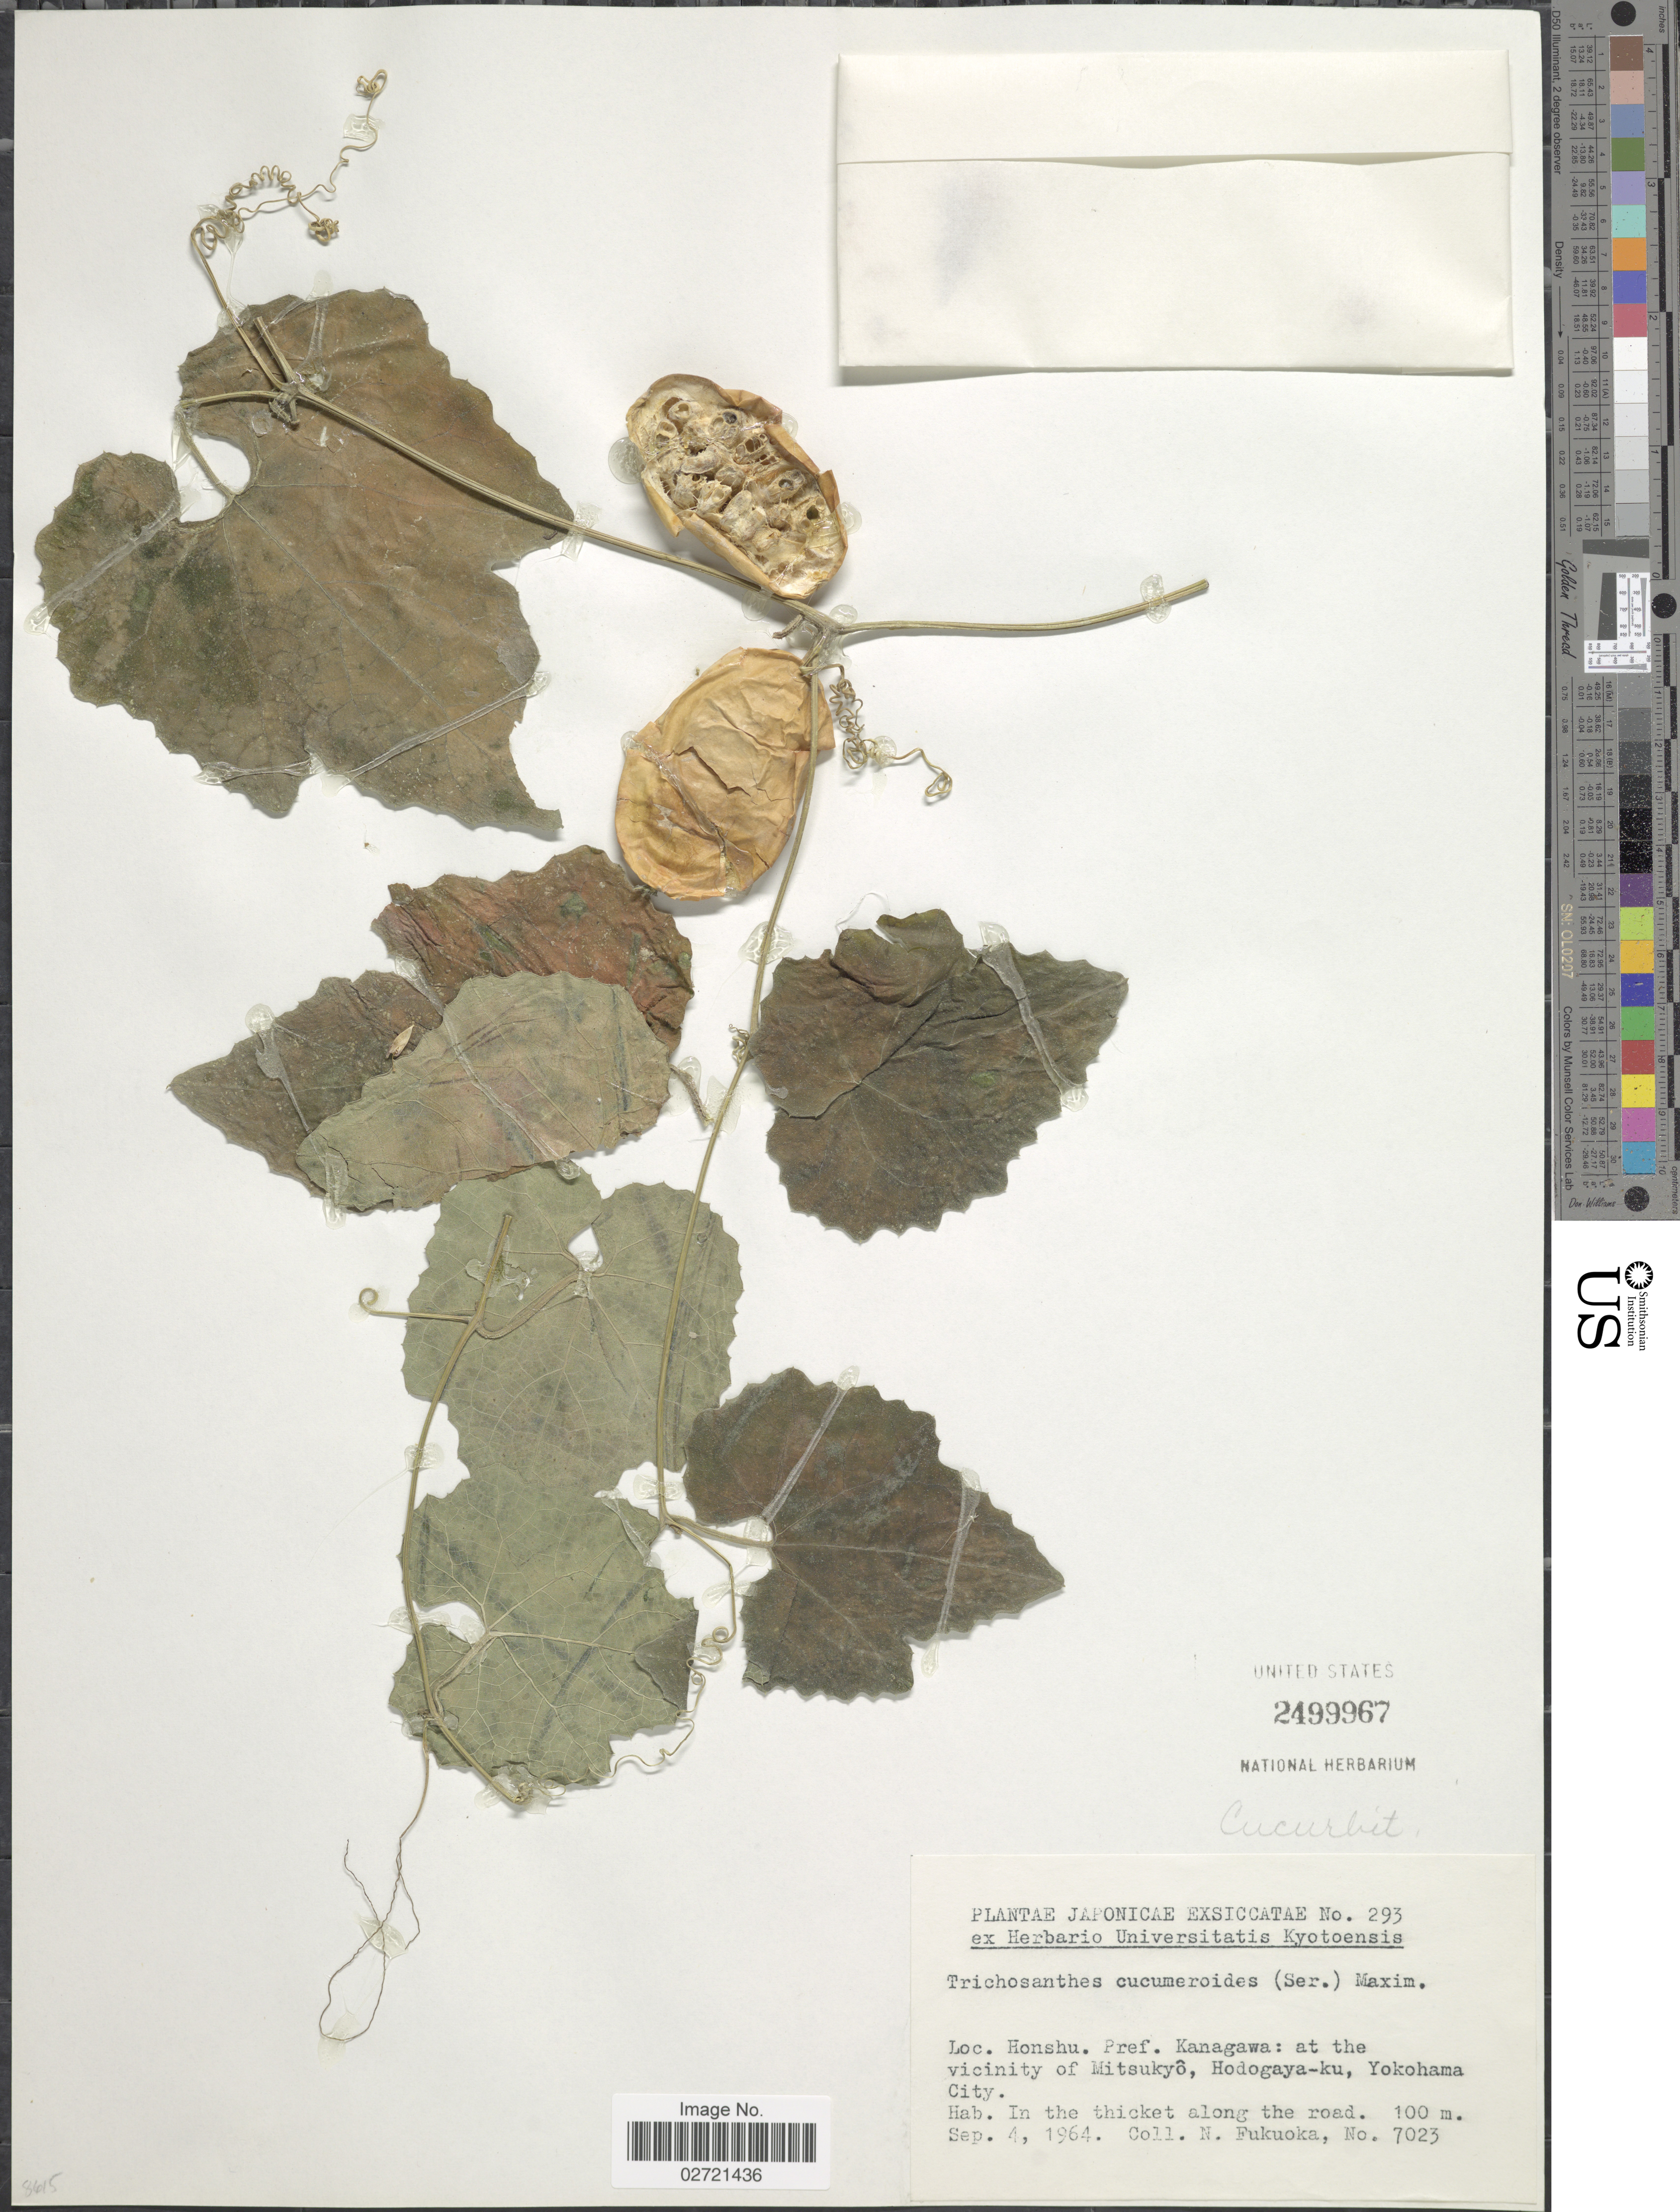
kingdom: Plantae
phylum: Tracheophyta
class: Magnoliopsida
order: Cucurbitales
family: Cucurbitaceae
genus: Trichosanthes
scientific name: Trichosanthes cucumeroides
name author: (Ser.) Maxim. ex Franch. & Sav.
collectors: N. Fukuoka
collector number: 7023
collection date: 1964-09-04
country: Japan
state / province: Kanagawa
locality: Honshu, Pref. Kanagawa: at the vicinity of Mitsukyo, Hodogaya-ku, Yokohama City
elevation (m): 100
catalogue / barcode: US 2499967